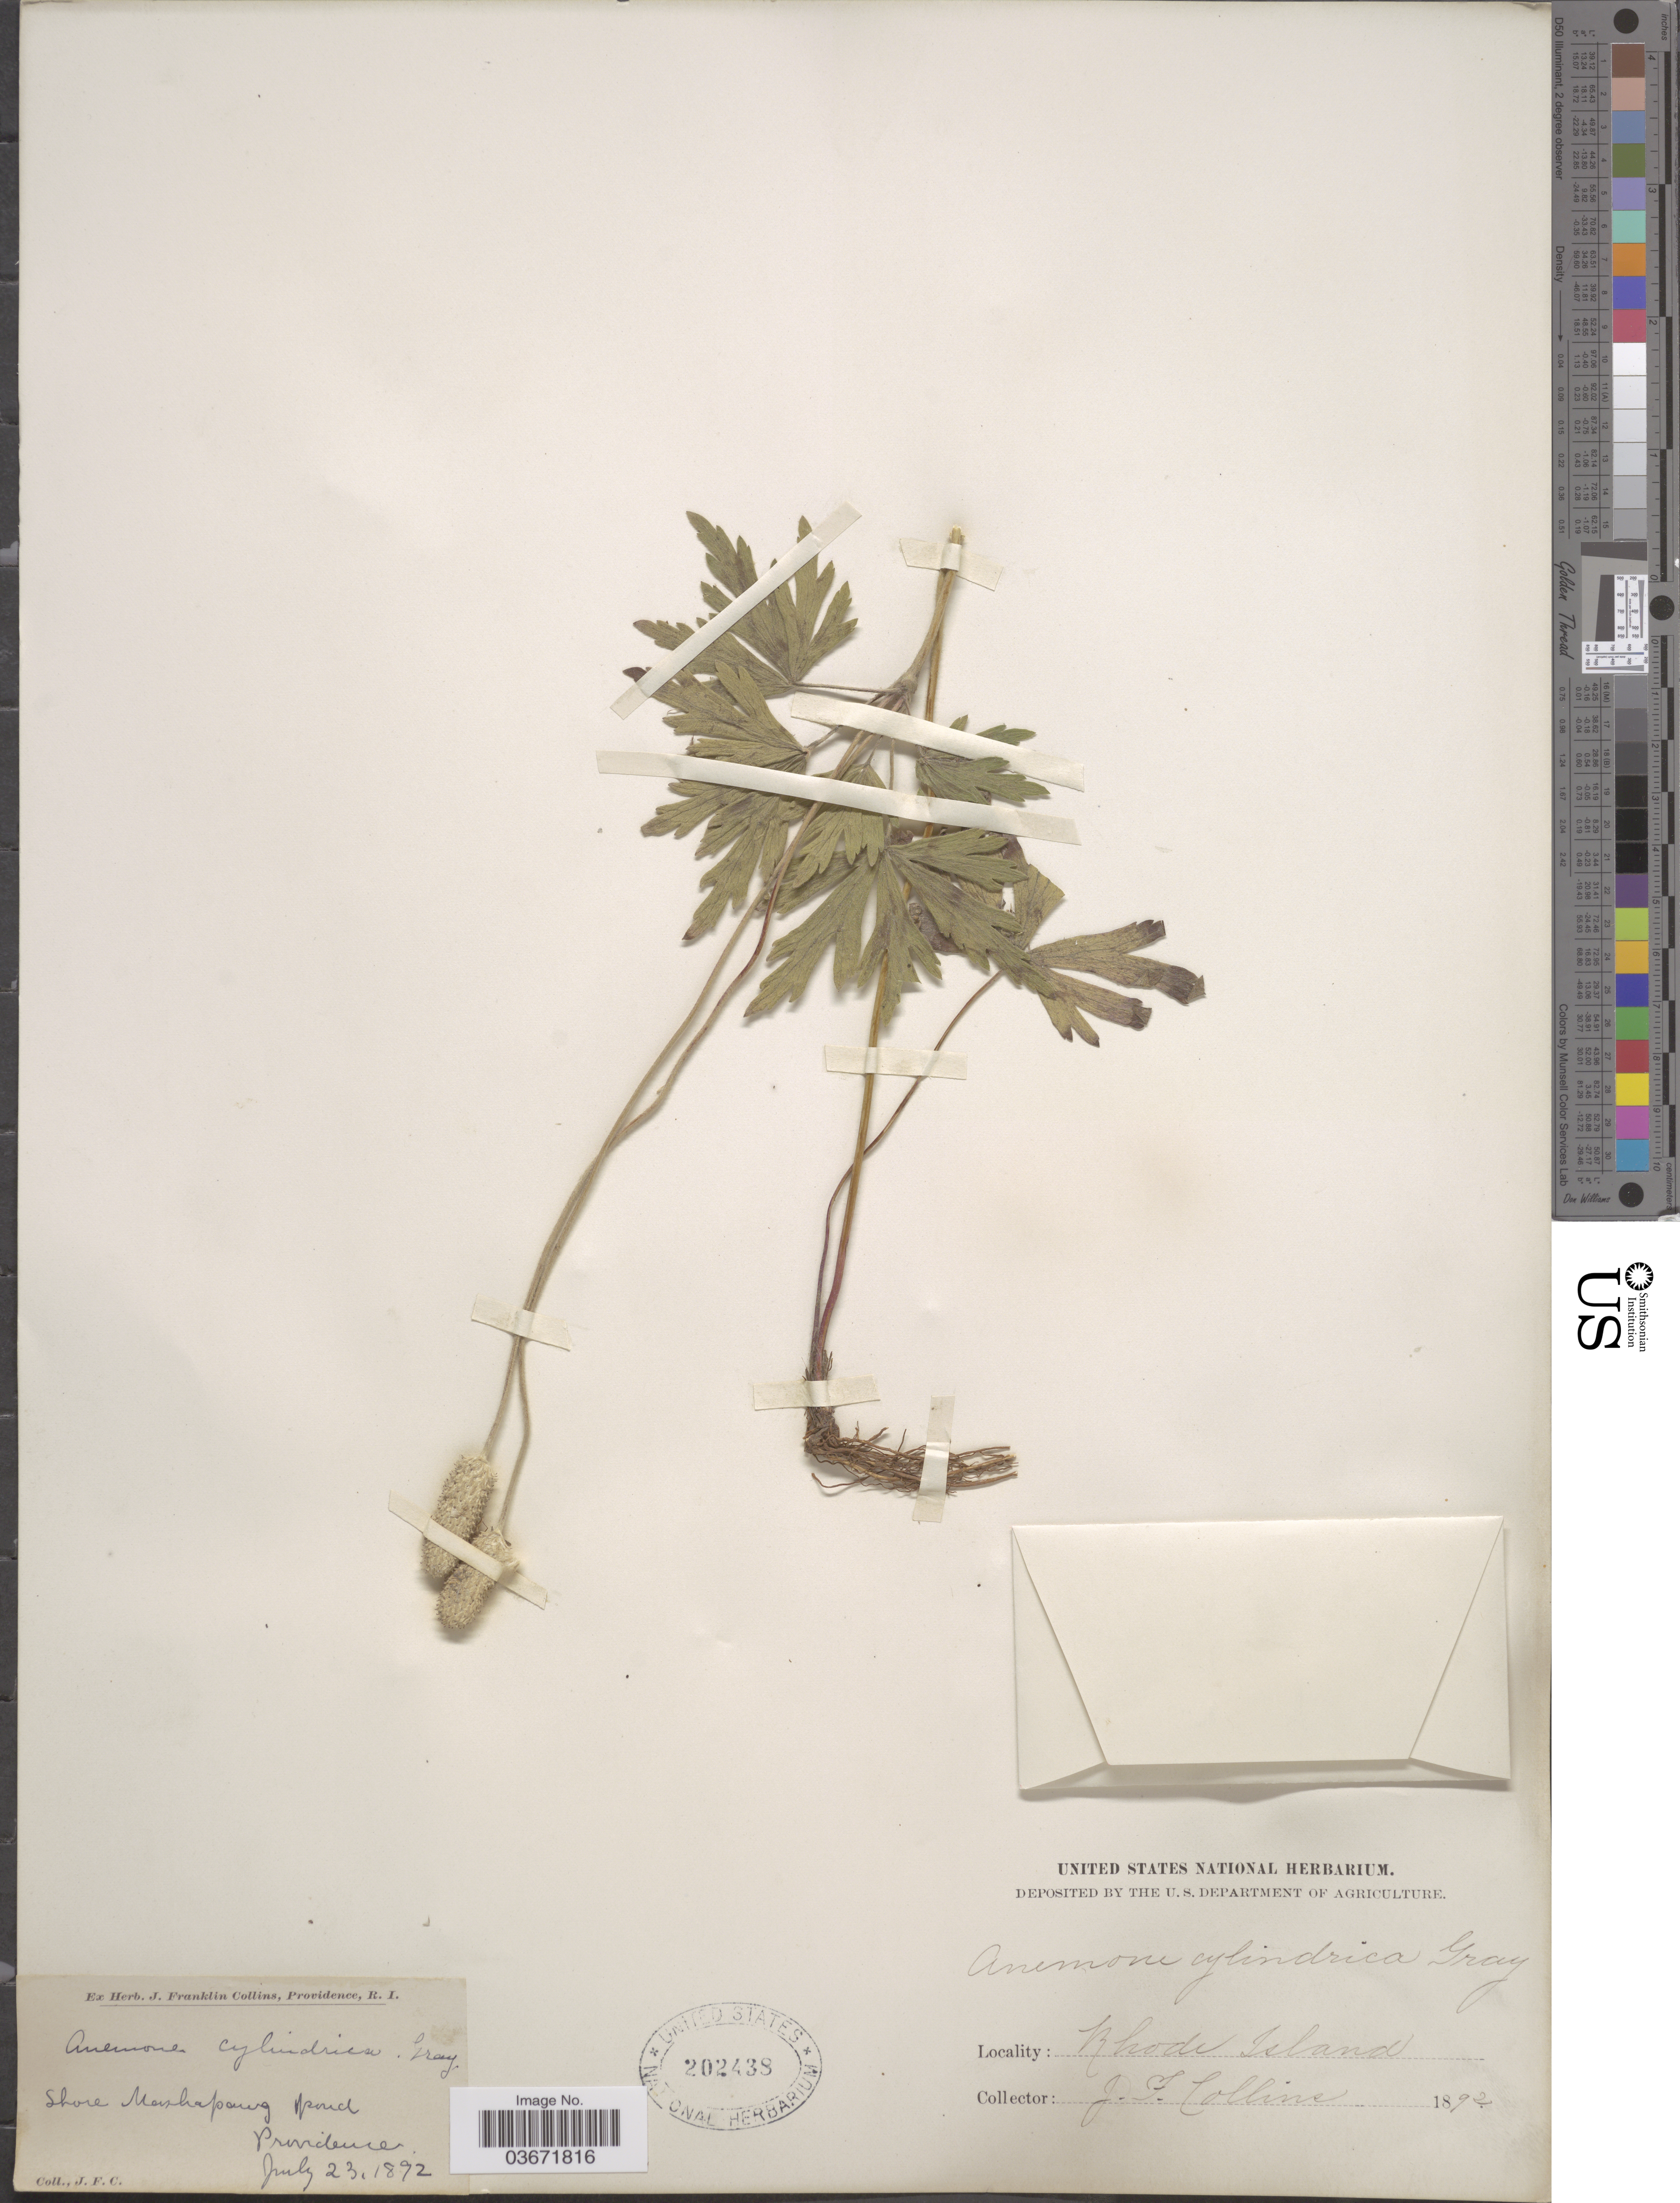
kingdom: Plantae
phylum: Tracheophyta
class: Magnoliopsida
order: Ranunculales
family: Ranunculaceae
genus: Anemone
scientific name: Anemone cylindrica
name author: A. Gray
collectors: J. Collins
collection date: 1892-07-23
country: United States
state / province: Rhode Island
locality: Shore Mashapaug Pond, Providence.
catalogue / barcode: US 202438